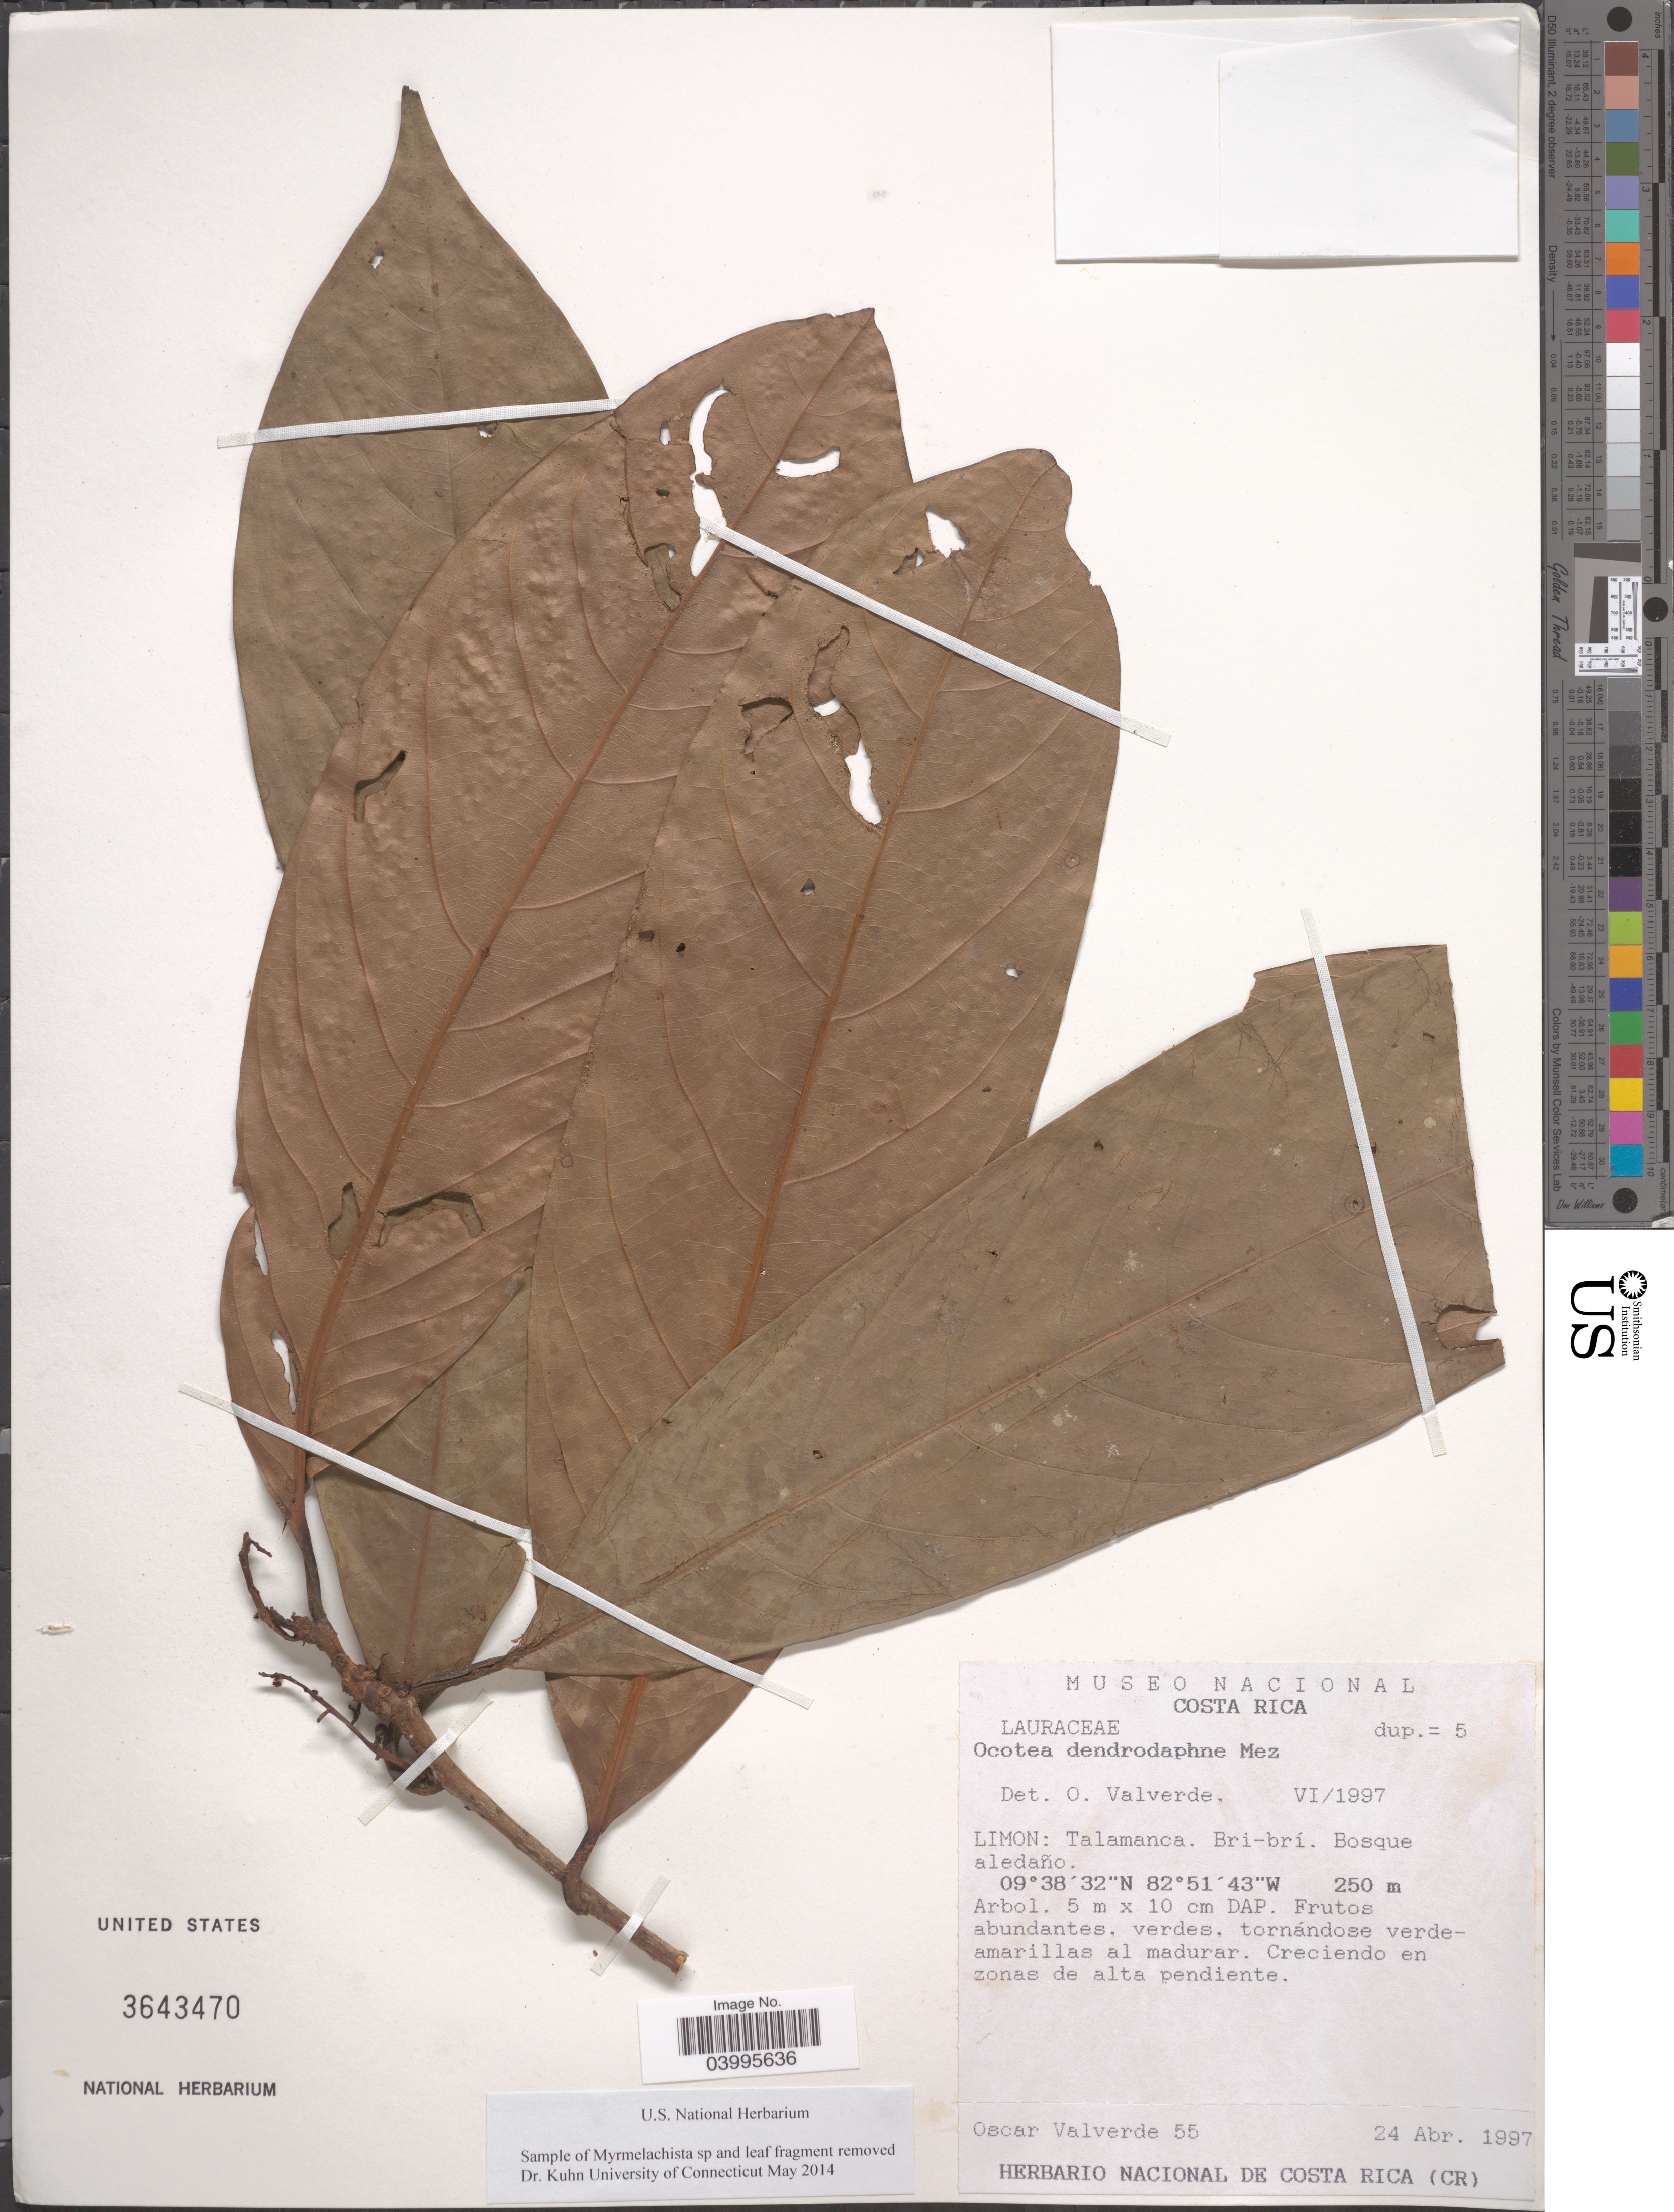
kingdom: Plantae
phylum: Tracheophyta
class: Magnoliopsida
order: Laurales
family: Lauraceae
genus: Ocotea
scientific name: Ocotea dendrodaphne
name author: Mez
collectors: O. Valverde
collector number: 55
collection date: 1997-04-24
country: Philippines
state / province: Mimaropa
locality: Talamanca. Bri-bri. Bosque aledaño.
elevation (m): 250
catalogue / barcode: US 3643470